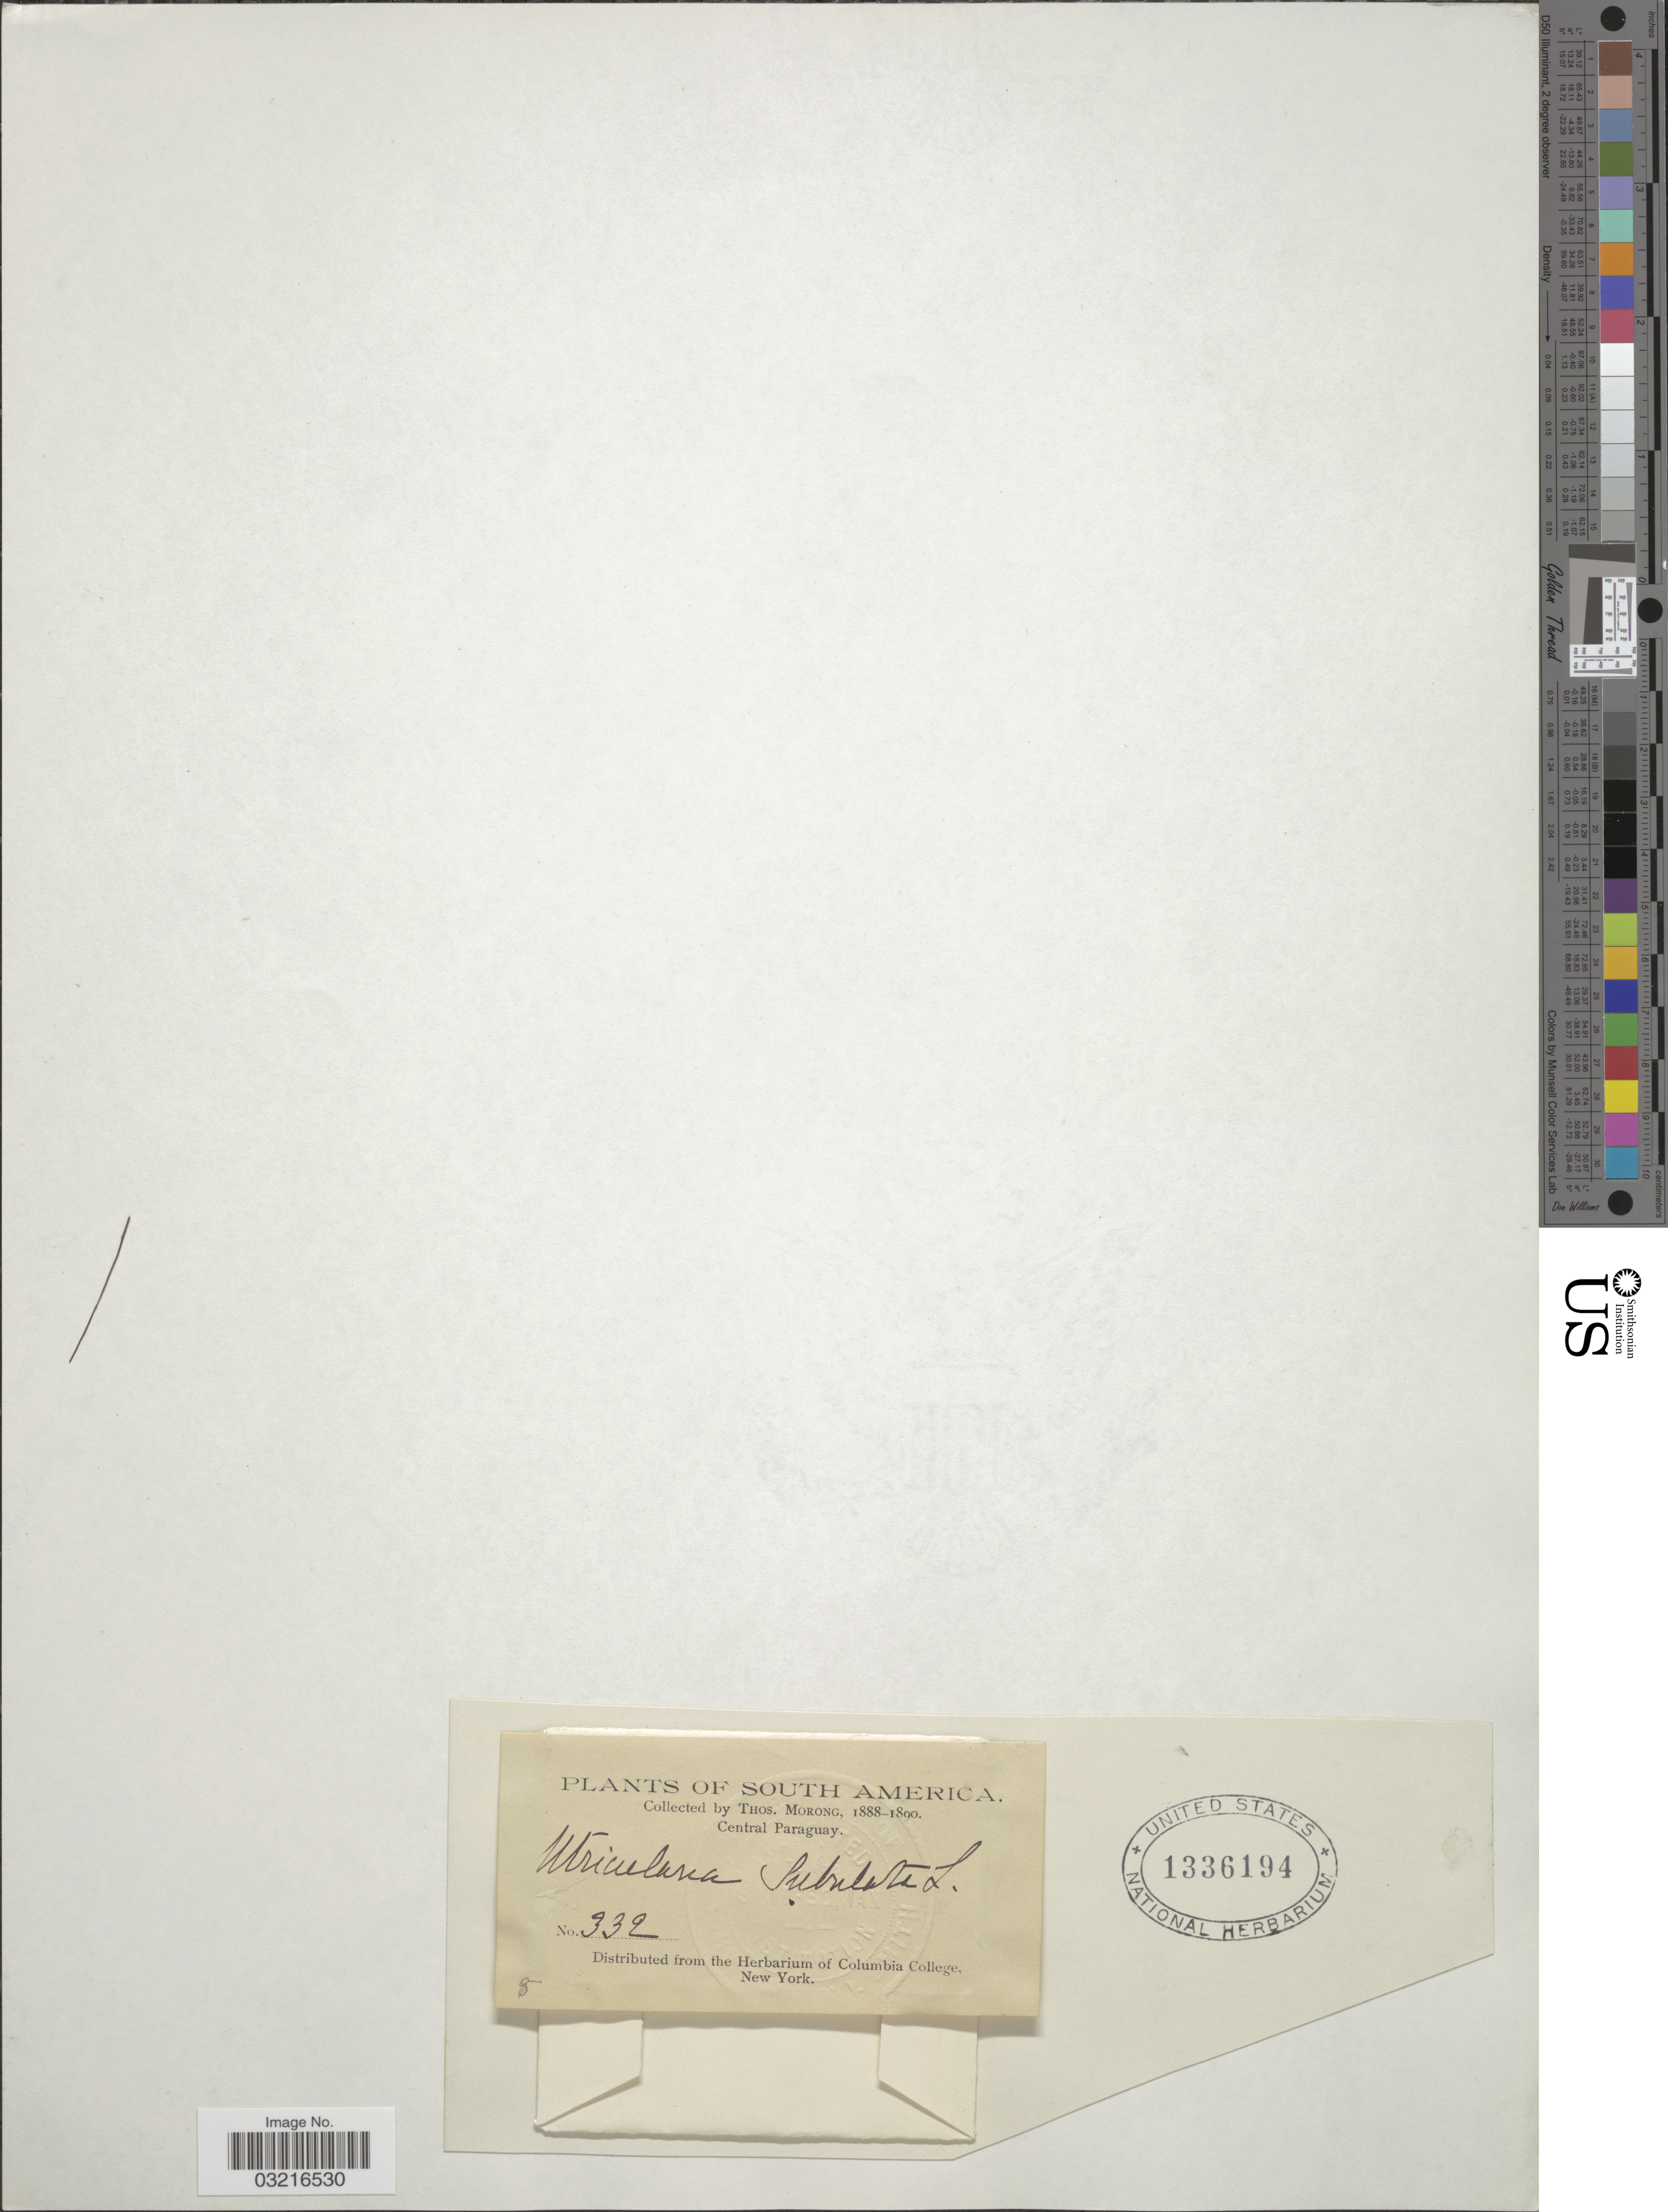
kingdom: Plantae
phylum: Tracheophyta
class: Magnoliopsida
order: Lamiales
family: Lentibulariaceae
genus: Utricularia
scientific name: Utricularia subulata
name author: L.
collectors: ex herb. T. Morong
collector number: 332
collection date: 1888/1890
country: Paraguay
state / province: Central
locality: Central Paraguay.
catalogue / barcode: US 1336194